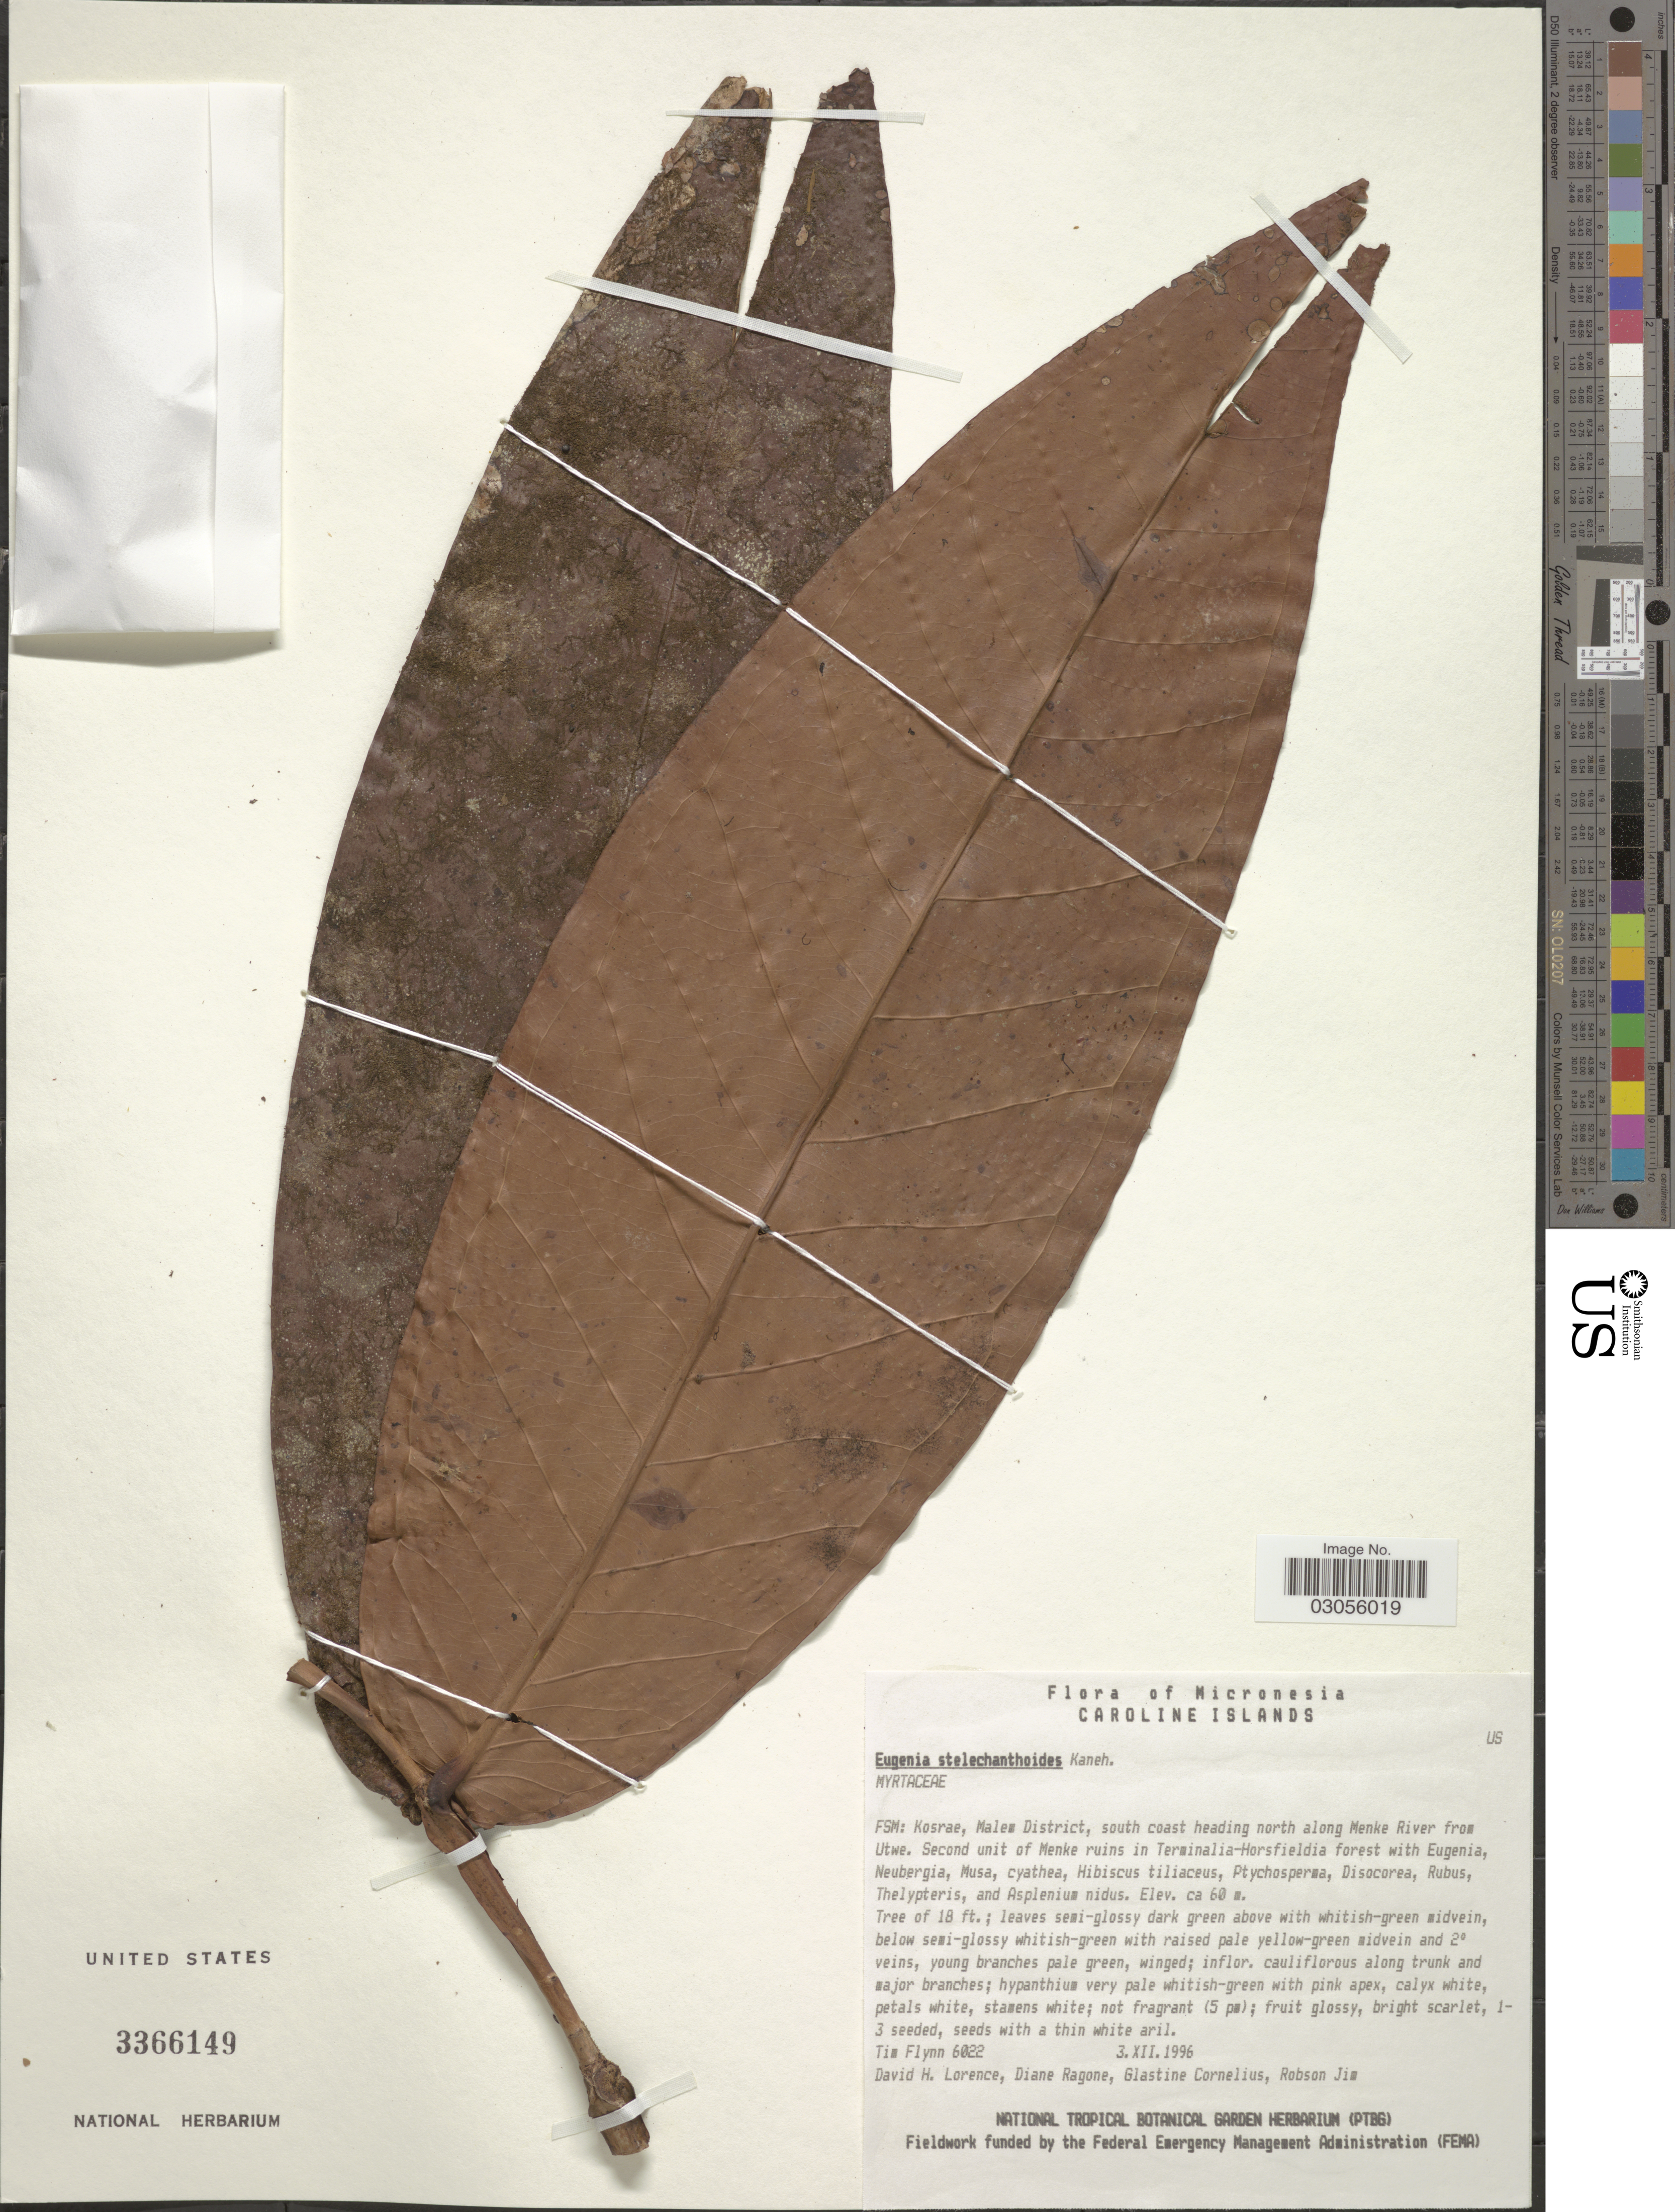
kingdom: Plantae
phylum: Tracheophyta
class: Magnoliopsida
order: Myrtales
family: Myrtaceae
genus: Syzygium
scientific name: Syzygium stelechanthoides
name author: (Kaneh.) M.W. Tornab. & W.L. Wagner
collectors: T. Flynn, D. Lorence, D. Ragone, G. Cornelius & R. Jim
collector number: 6022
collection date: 1996-12-03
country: Micronesia, Federated States of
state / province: Kosrae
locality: Caroline Islands. FSM: Kosrae, Malem District, south coast heading north along Menke River from Utwe.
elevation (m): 60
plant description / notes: Cited by Byng et al., Phytotaxa 427(2): 124. 2019.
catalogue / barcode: US 3366149